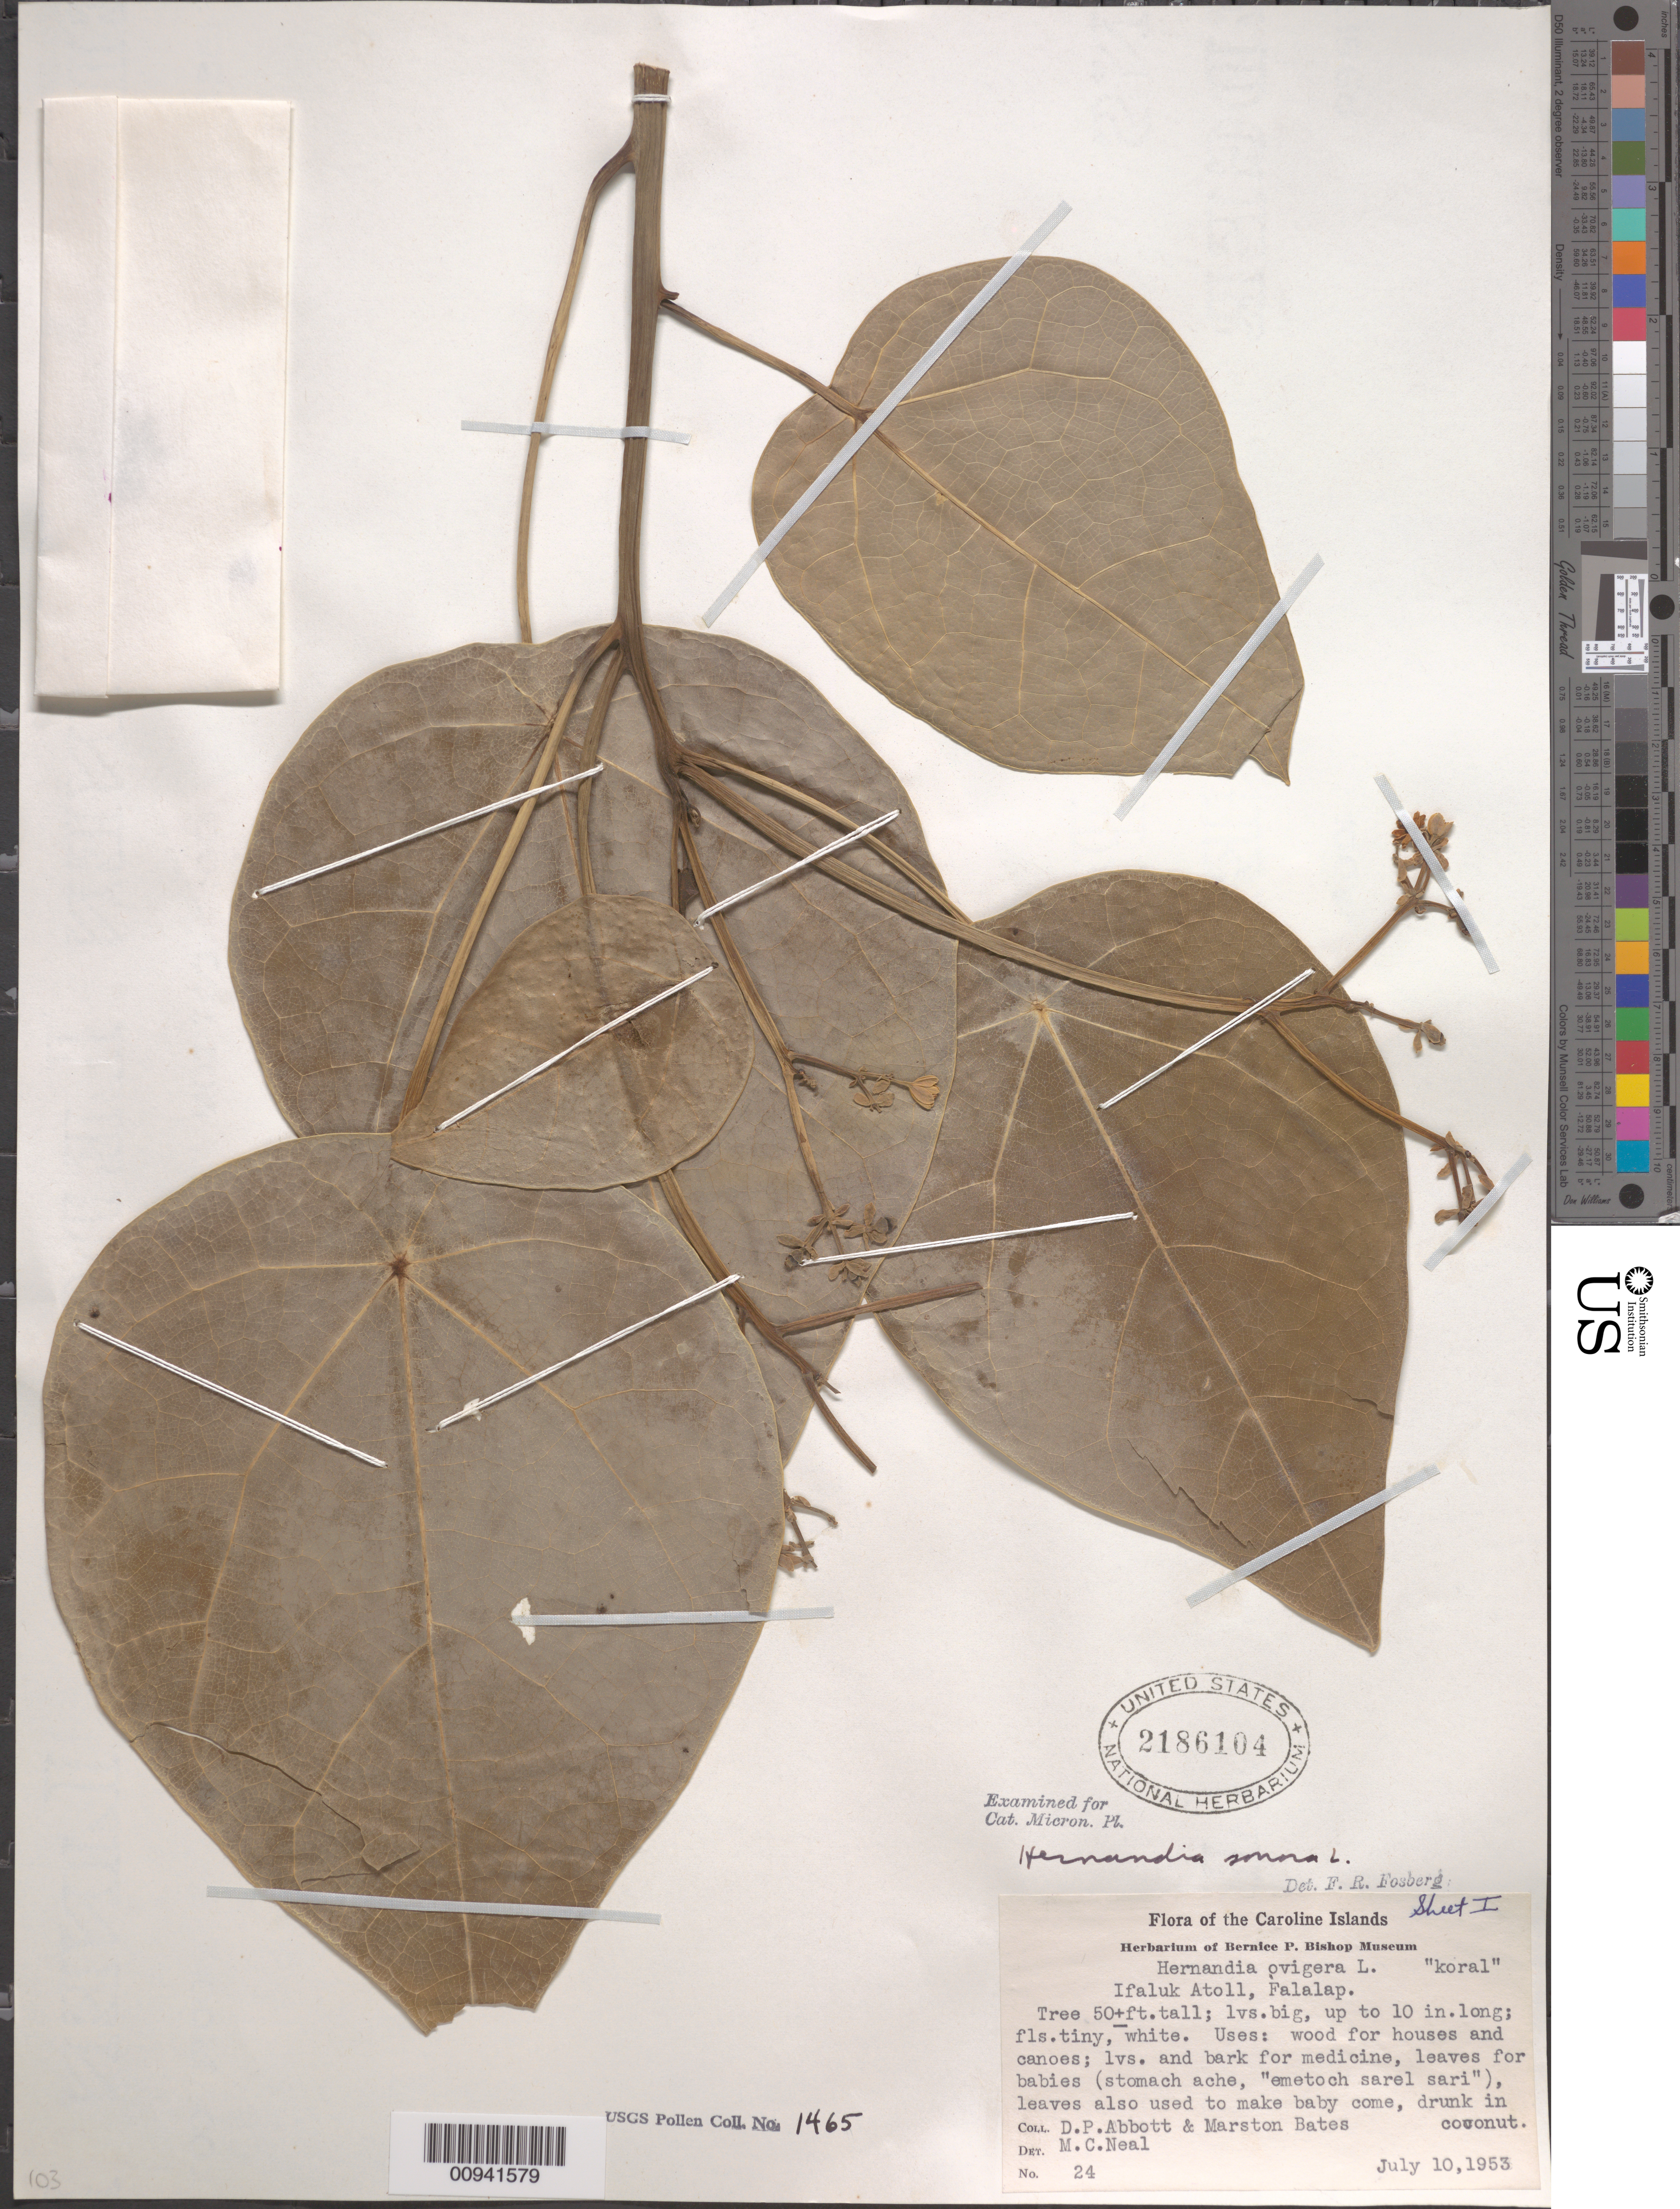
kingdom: Plantae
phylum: Tracheophyta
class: Magnoliopsida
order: Laurales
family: Hernandiaceae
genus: Hernandia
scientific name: Hernandia nymphaeifolia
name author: (C. Presl) Kubitzki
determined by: Strong, M. T., (US), Smithsonian Institution - National Museum of Natural History (UNITED STATES)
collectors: D. P. Abbott & M. Bates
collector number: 24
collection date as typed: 10 Jul 1953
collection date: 1953-07-10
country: Micronesia, Federated States of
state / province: Yap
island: Ifalik (Ifaluk) Atoll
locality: Falalap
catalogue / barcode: US 2186104